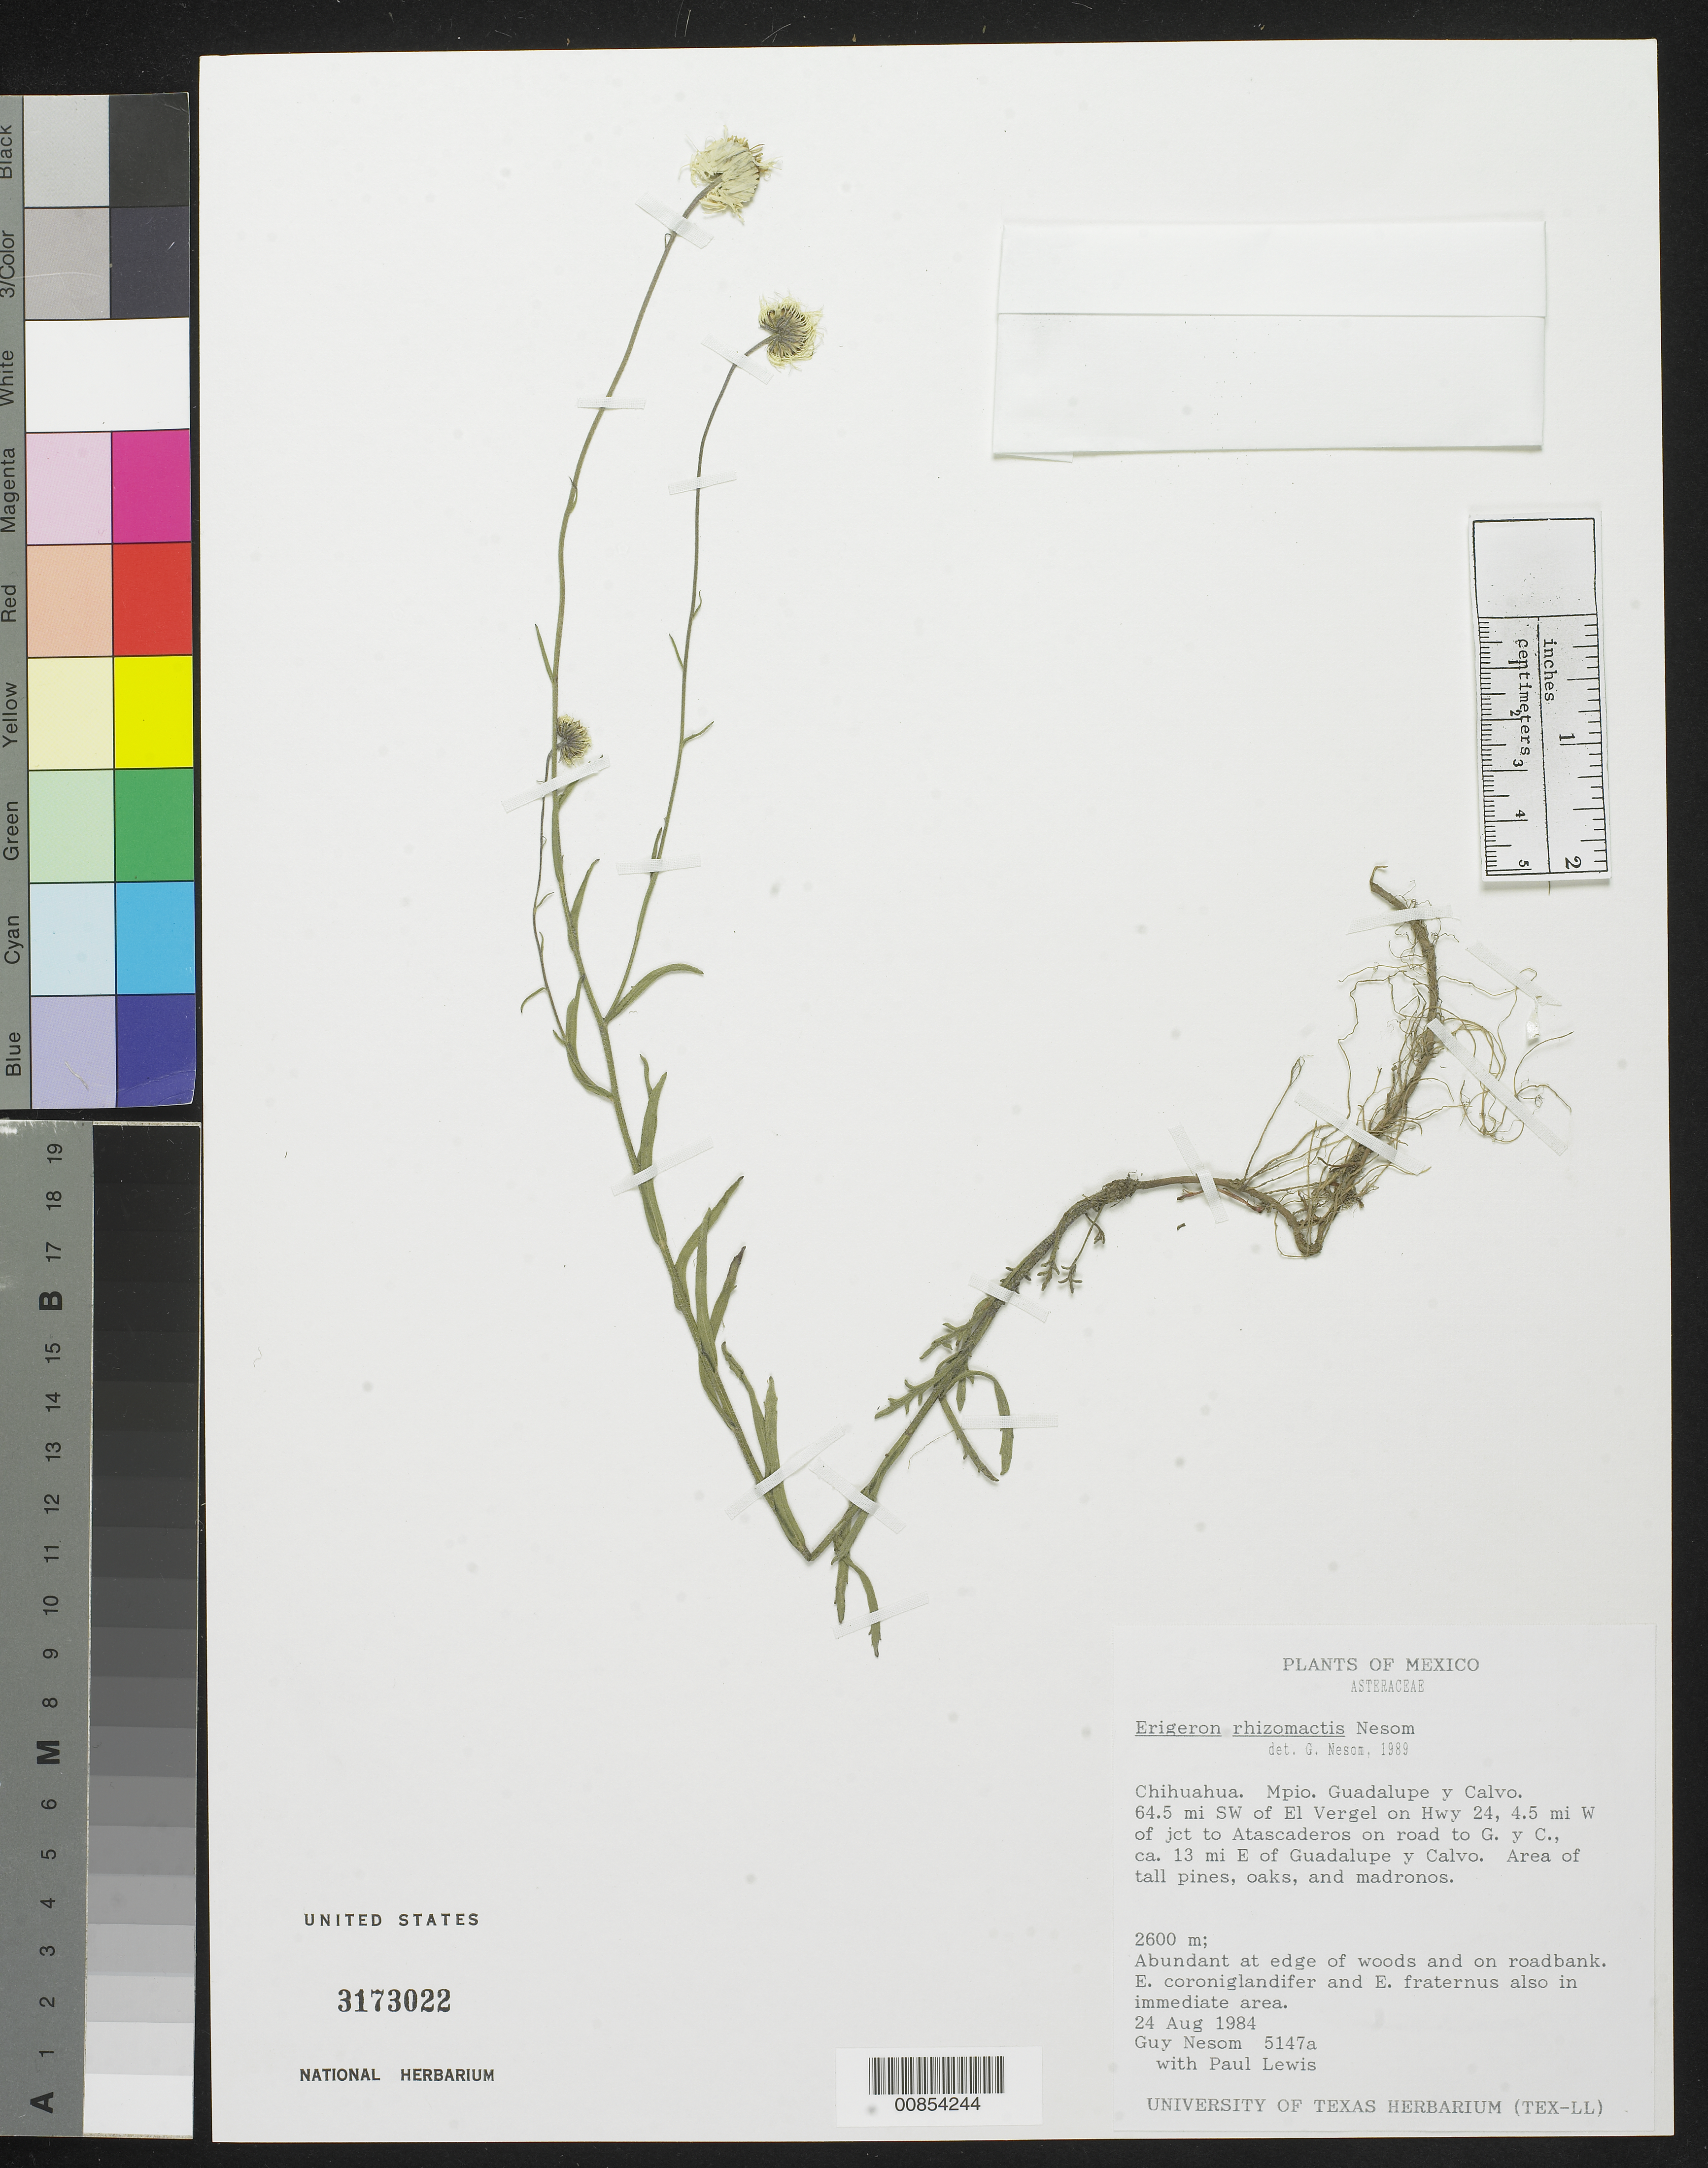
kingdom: Plantae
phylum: Tracheophyta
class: Magnoliopsida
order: Asterales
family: Asteraceae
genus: Erigeron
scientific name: Erigeron rhizomatus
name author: Cronq.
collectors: G. L. Nesom & P. Lewis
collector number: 5147a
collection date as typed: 24 Aug 1984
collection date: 1984-08-24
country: Mexico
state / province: Chihuahua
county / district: Guadalupe y Calvo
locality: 64.5 mi SW of El Vergel on Hwy 24, 4.5 mi W of jct to Atascaderos on road to G. Y C., ca. 13 mi. E of Guadalupe y Calvo.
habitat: Area of tall pines, oaks, and madronos. Abundant at edge of woods and on roadbank. E. coroniglandifer and E. fraternus also..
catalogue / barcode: US 3173022